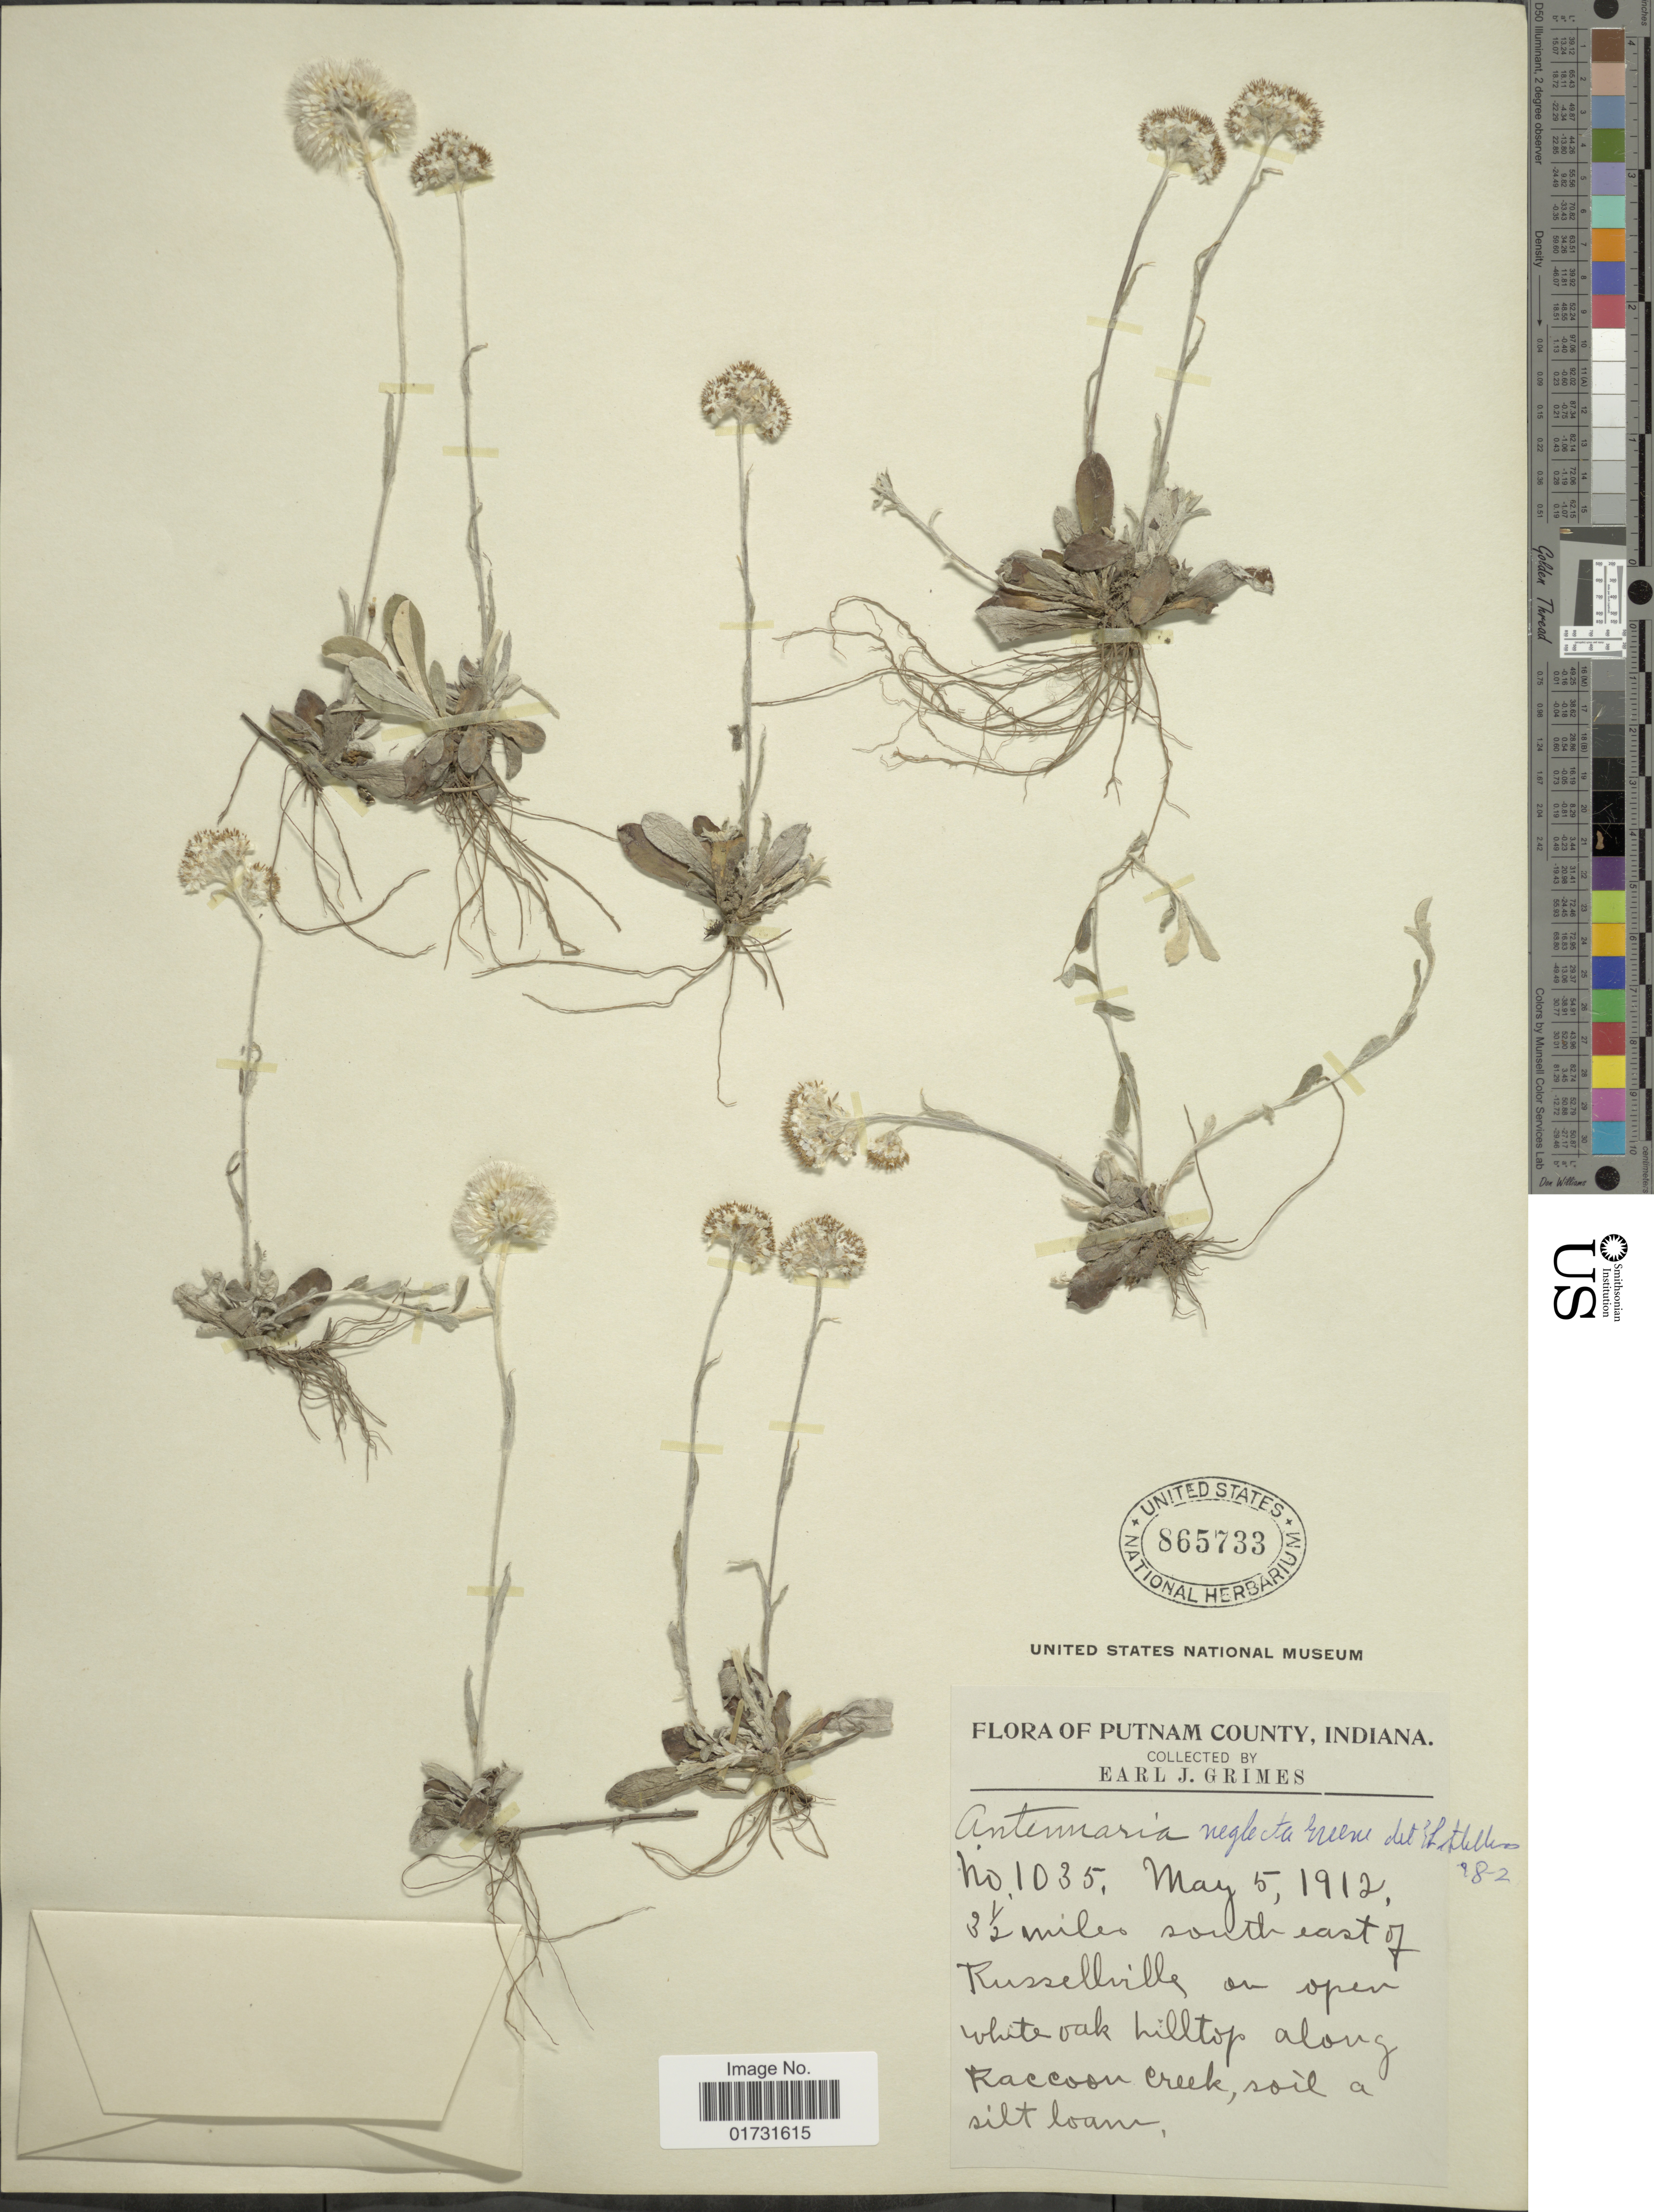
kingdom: Plantae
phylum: Tracheophyta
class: Magnoliopsida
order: Asterales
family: Asteraceae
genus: Antennaria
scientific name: Antennaria neglecta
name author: Greene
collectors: E. J. Grimes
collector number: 1035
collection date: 1912-05-05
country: United States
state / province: Indiana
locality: Putnam County. 3½ miles south east of Russellville, on open white oak hilltop along Raccoon Creek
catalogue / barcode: US 865733